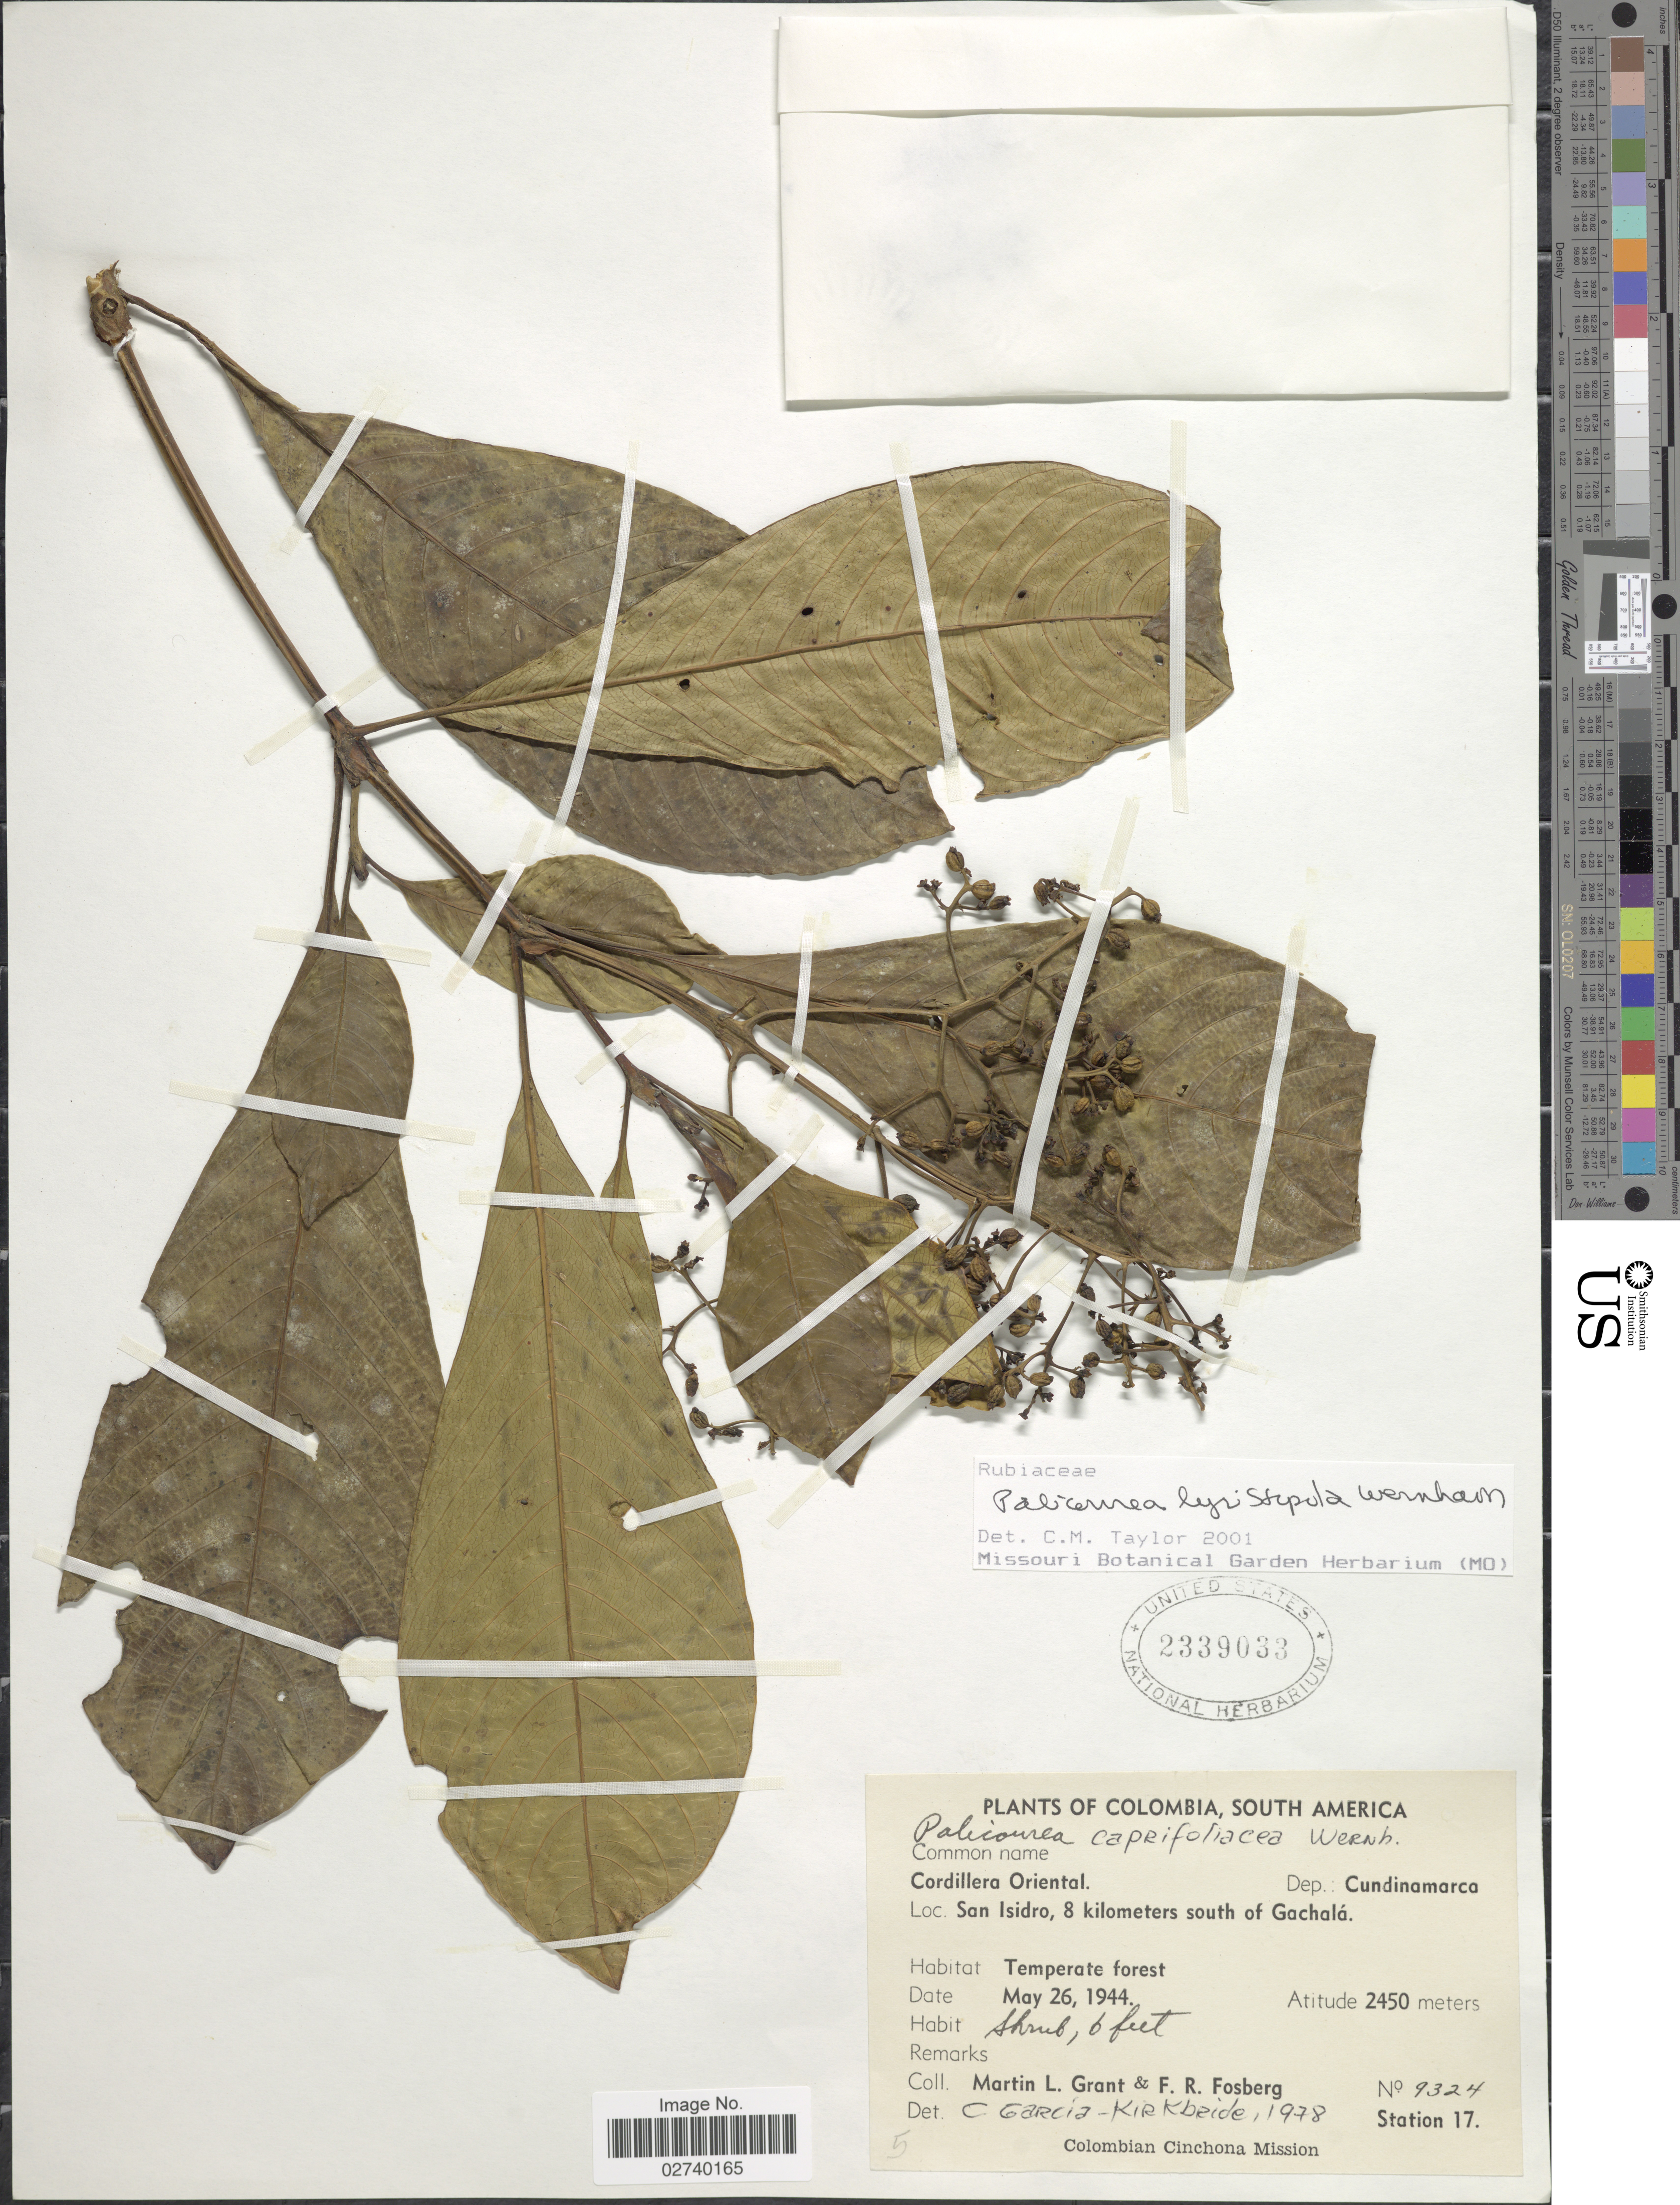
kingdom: Plantae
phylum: Tracheophyta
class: Magnoliopsida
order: Gentianales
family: Rubiaceae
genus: Palicourea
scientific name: Palicourea lyristipula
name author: Wernham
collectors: M. L. Grant & F. R. Fosberg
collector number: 9324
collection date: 1944-05-26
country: Colombia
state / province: Cundinamarca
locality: Cordillera Oriental, San Isidro, 8 kilometers south of Gachala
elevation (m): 2450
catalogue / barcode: US 2339033